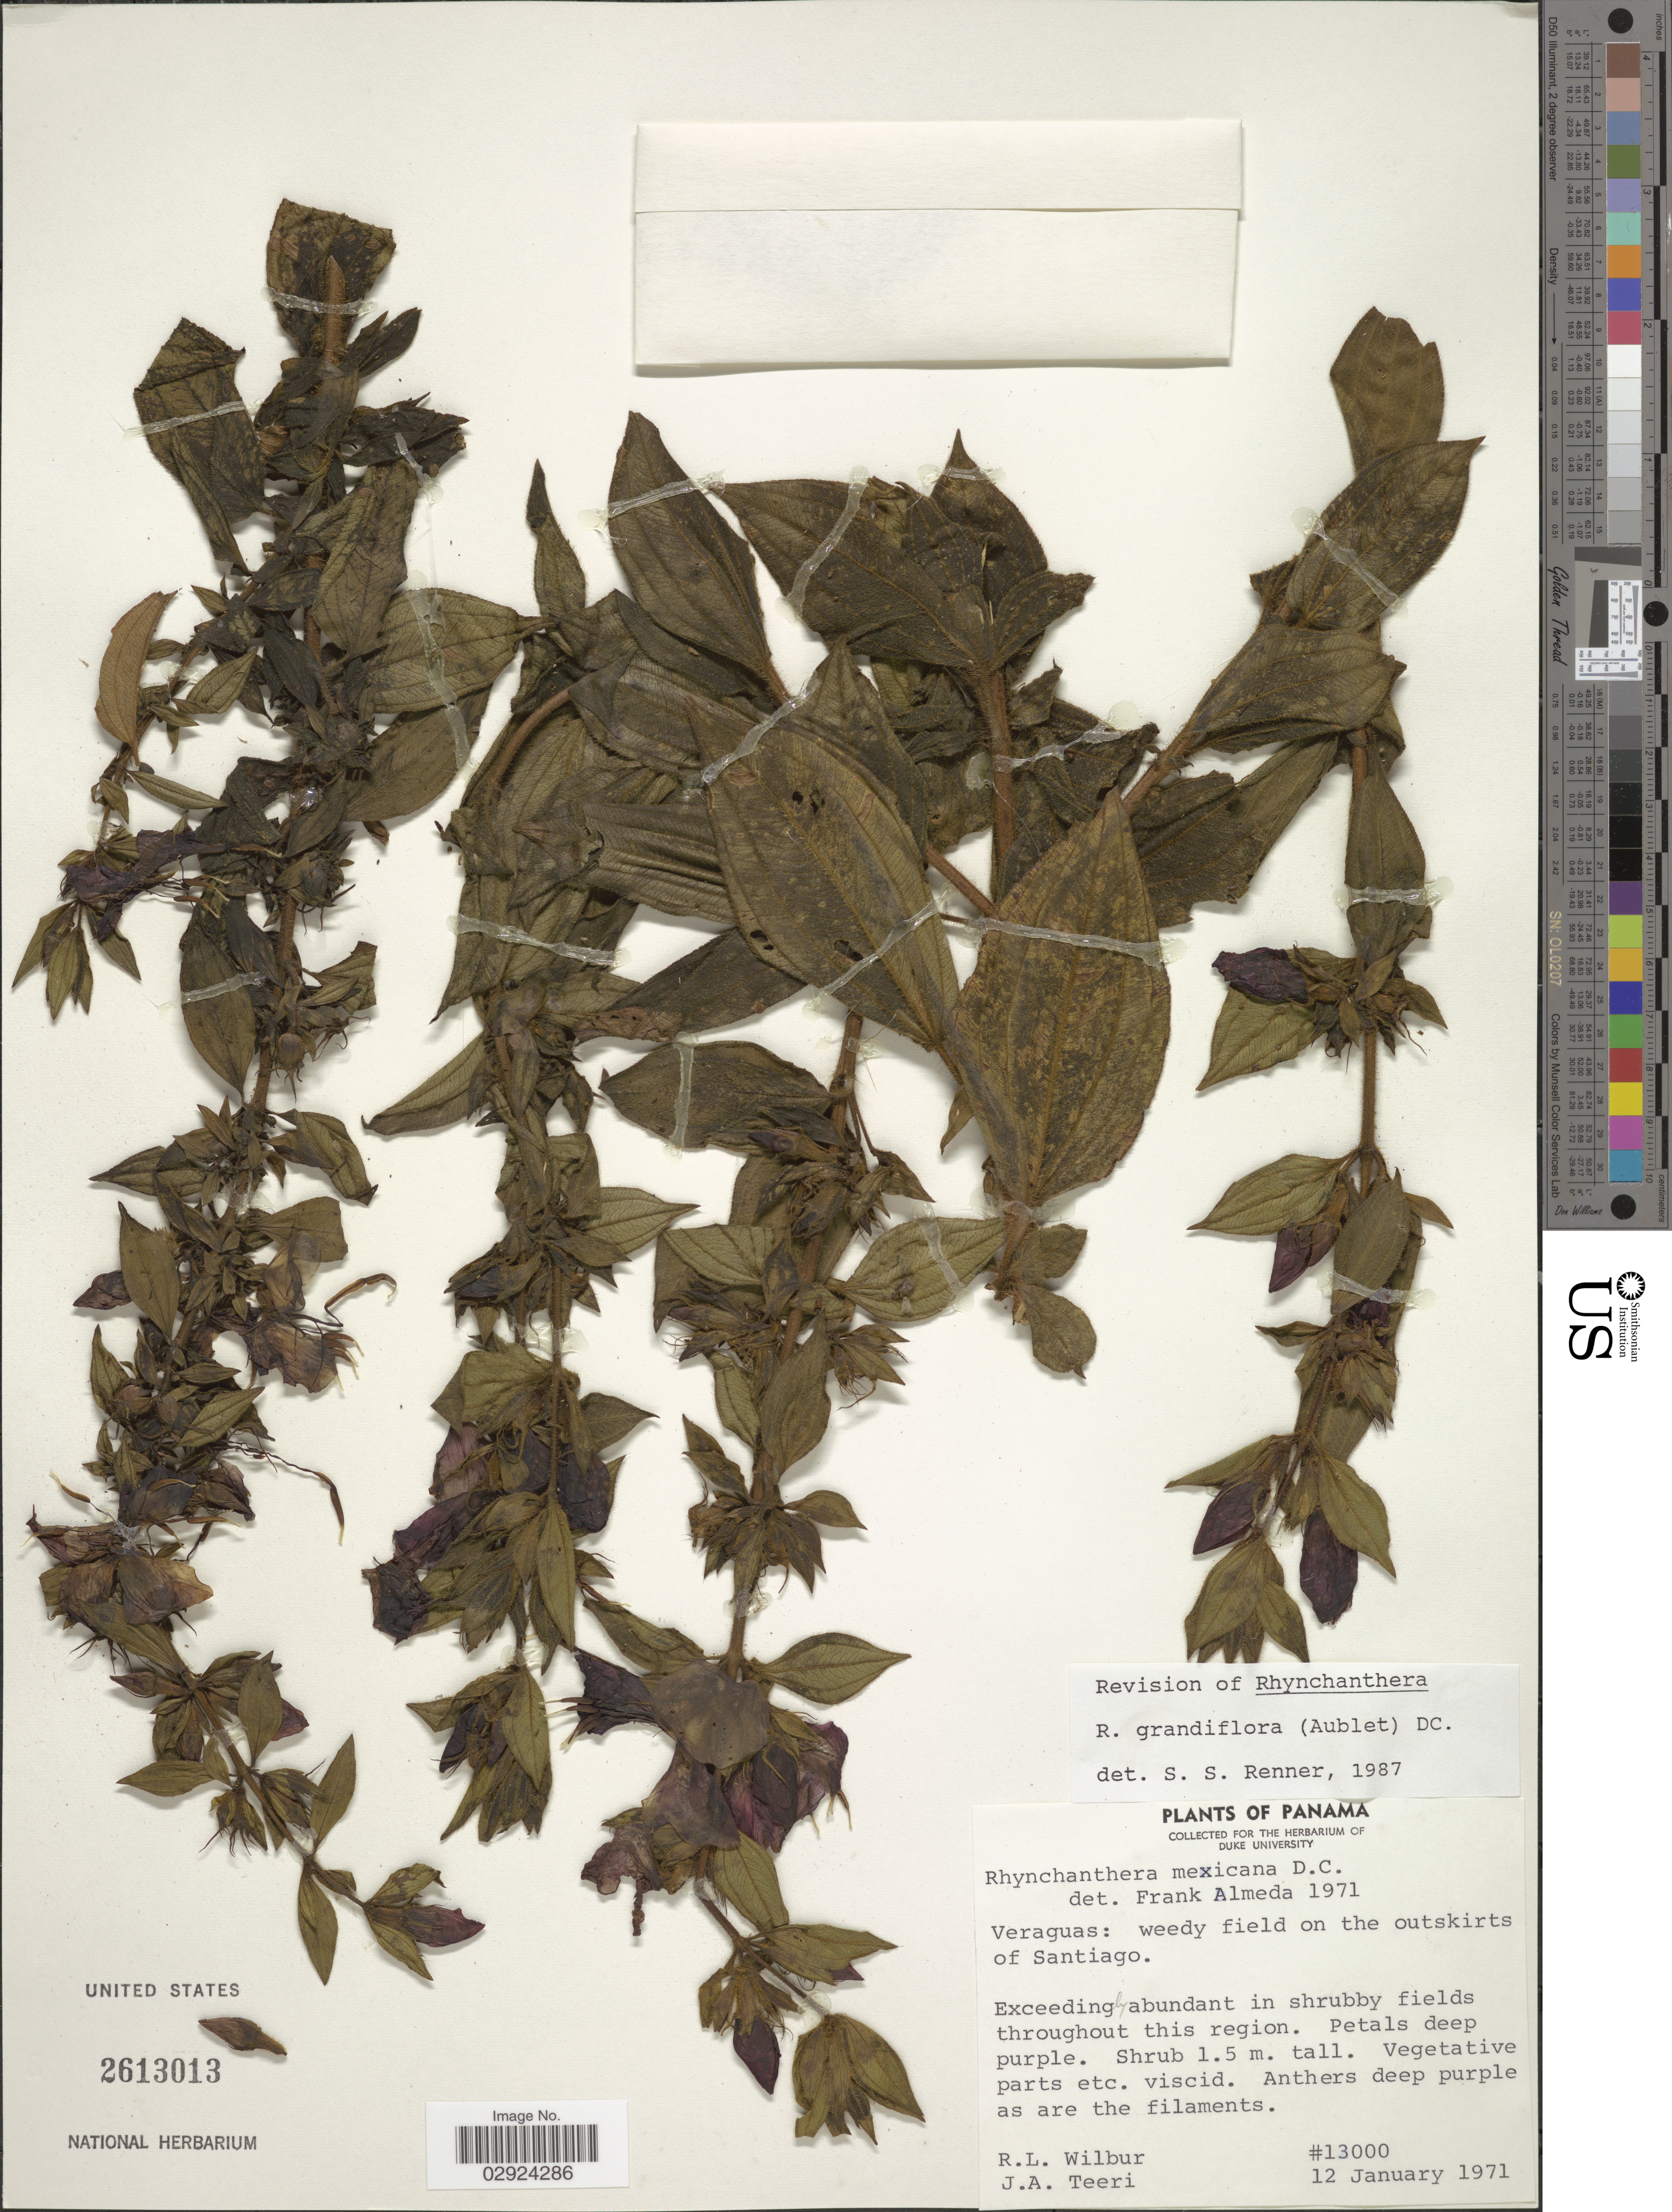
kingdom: Plantae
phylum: Tracheophyta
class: Magnoliopsida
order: Myrtales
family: Melastomataceae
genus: Rhynchanthera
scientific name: Rhynchanthera grandiflora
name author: (Aubl.) DC.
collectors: R. L. Wilbur & J. Teeri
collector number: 13000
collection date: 1971-01-12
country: Panama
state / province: Veraguas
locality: Veraguas: weedy field on the outskirts of Santiago.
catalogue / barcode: US 2613013